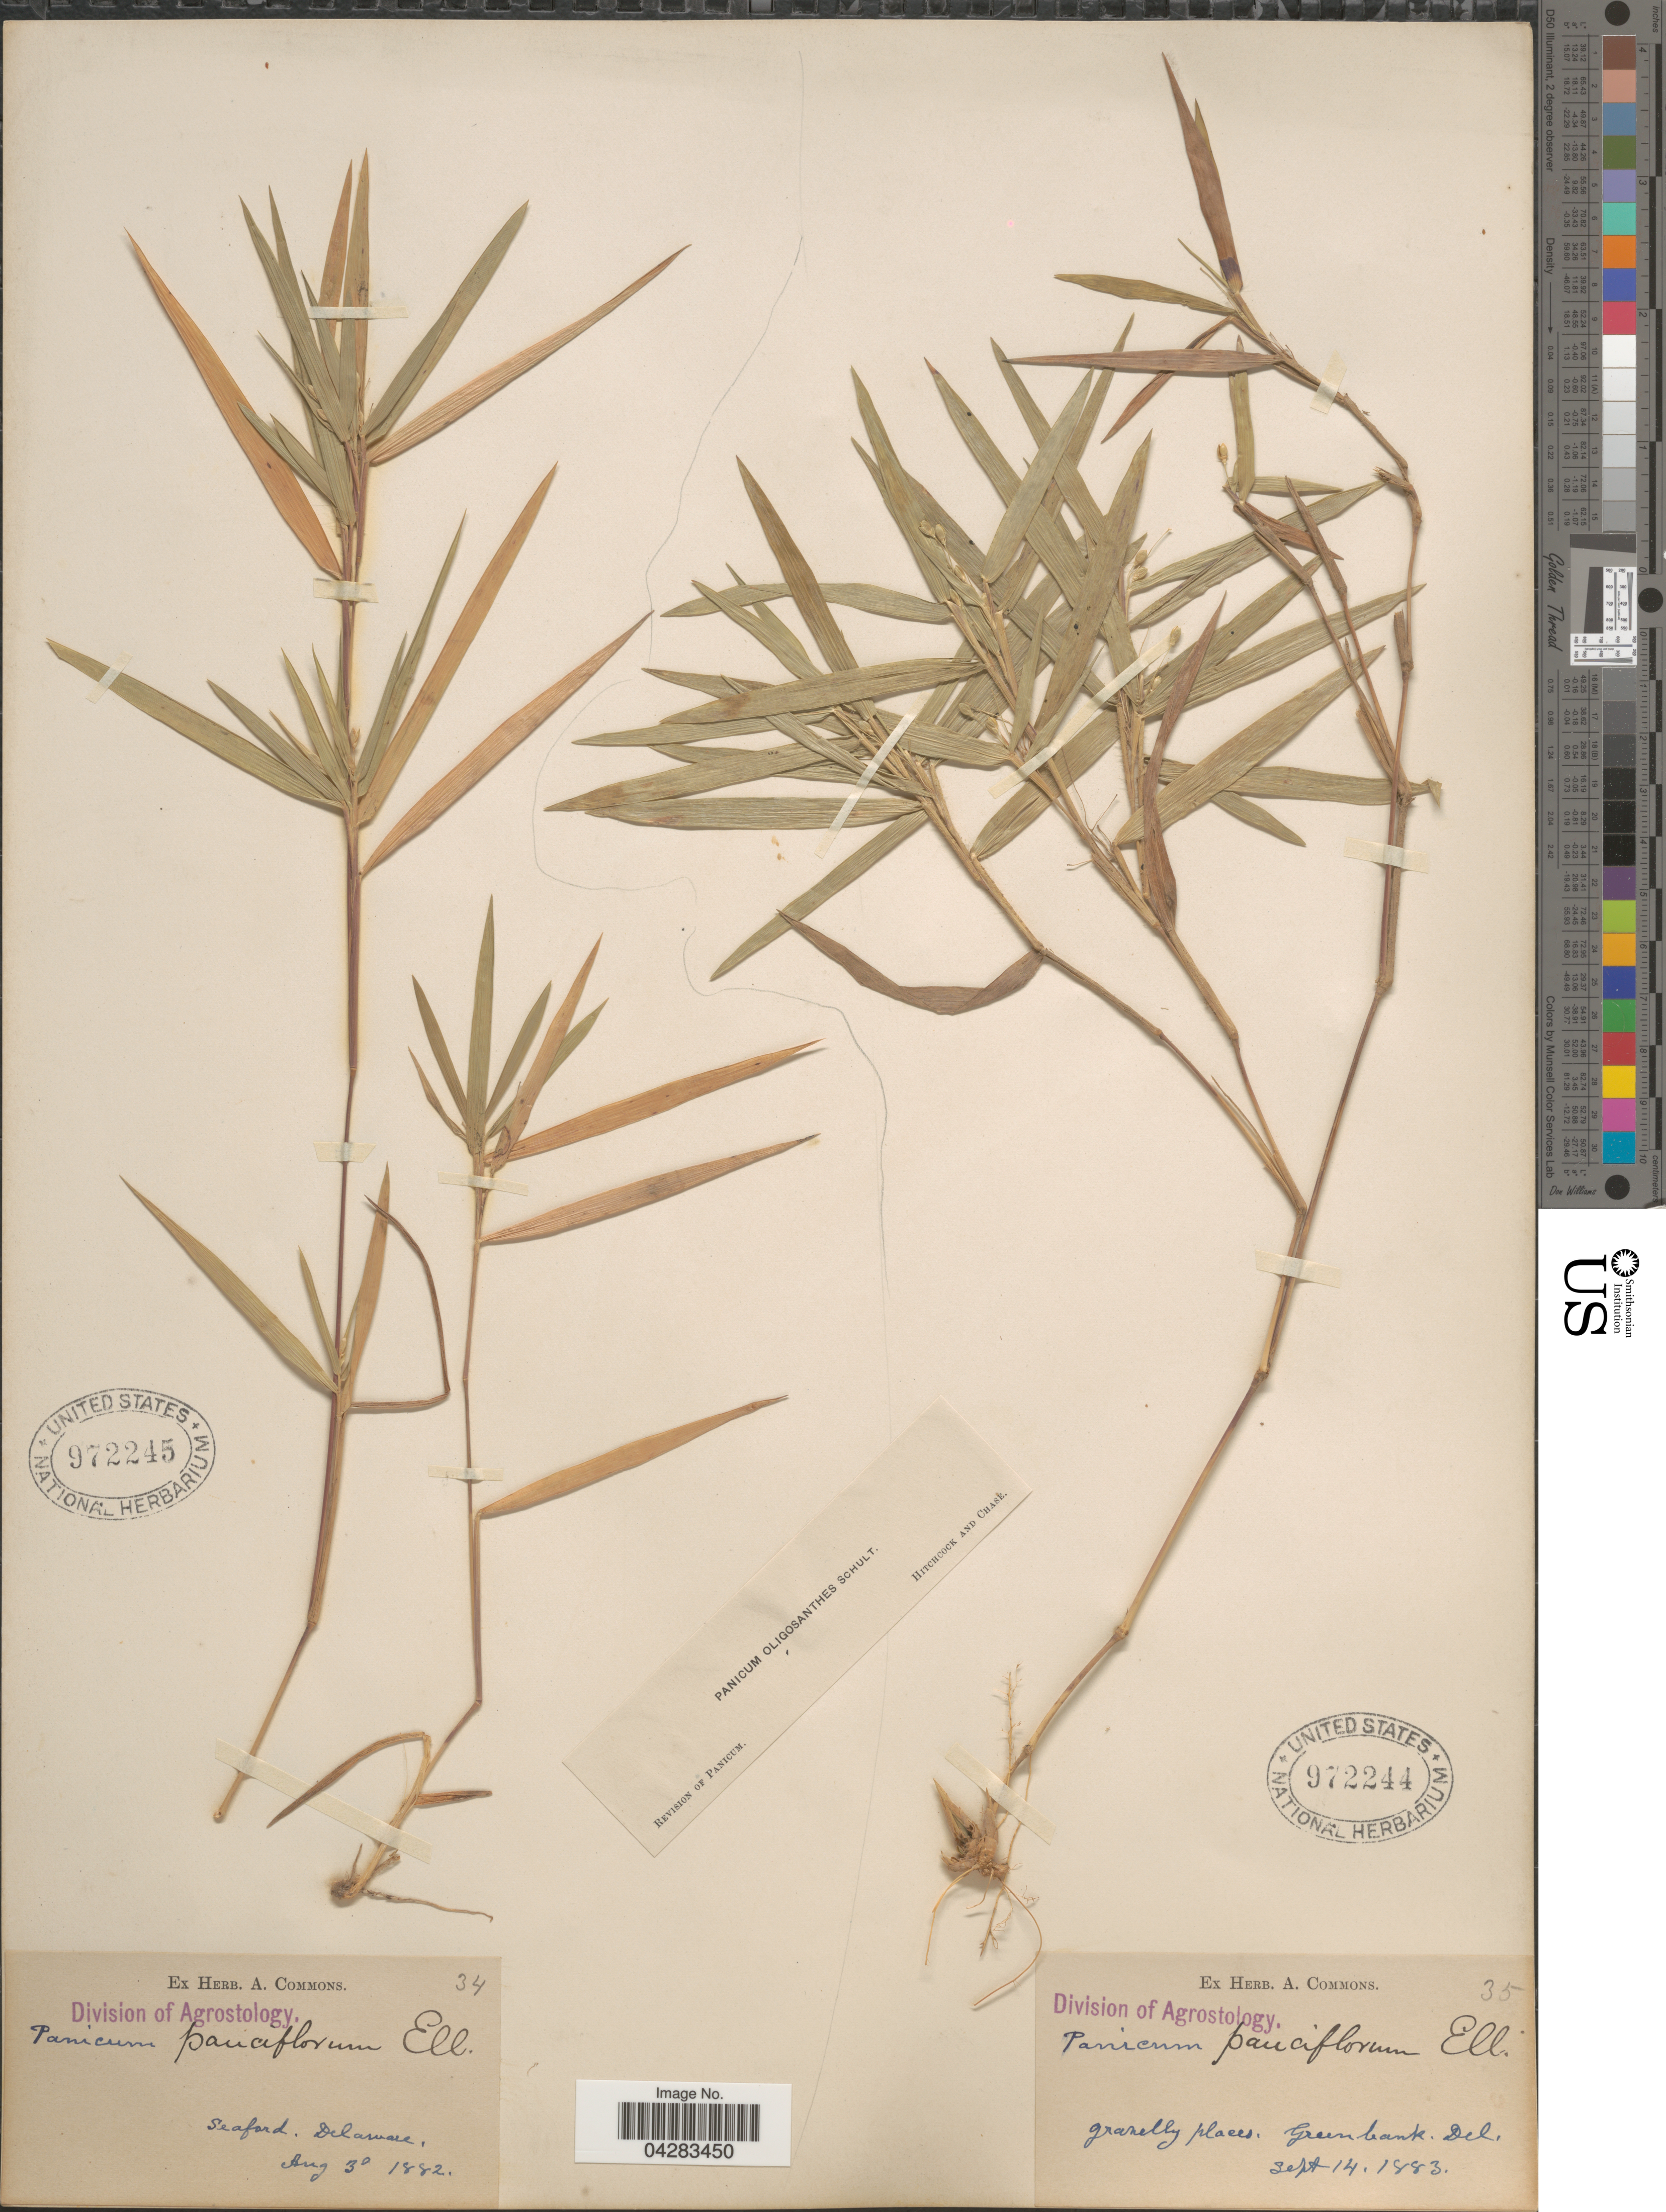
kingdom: Plantae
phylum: Tracheophyta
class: Liliopsida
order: Poales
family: Poaceae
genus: Dichanthelium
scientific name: Dichanthelium oligosanthes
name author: (Schult.) Gould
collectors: ex herb. A. Commons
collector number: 35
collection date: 1883-09-04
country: United States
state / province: Delaware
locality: Greenbank.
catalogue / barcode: US 972244-2